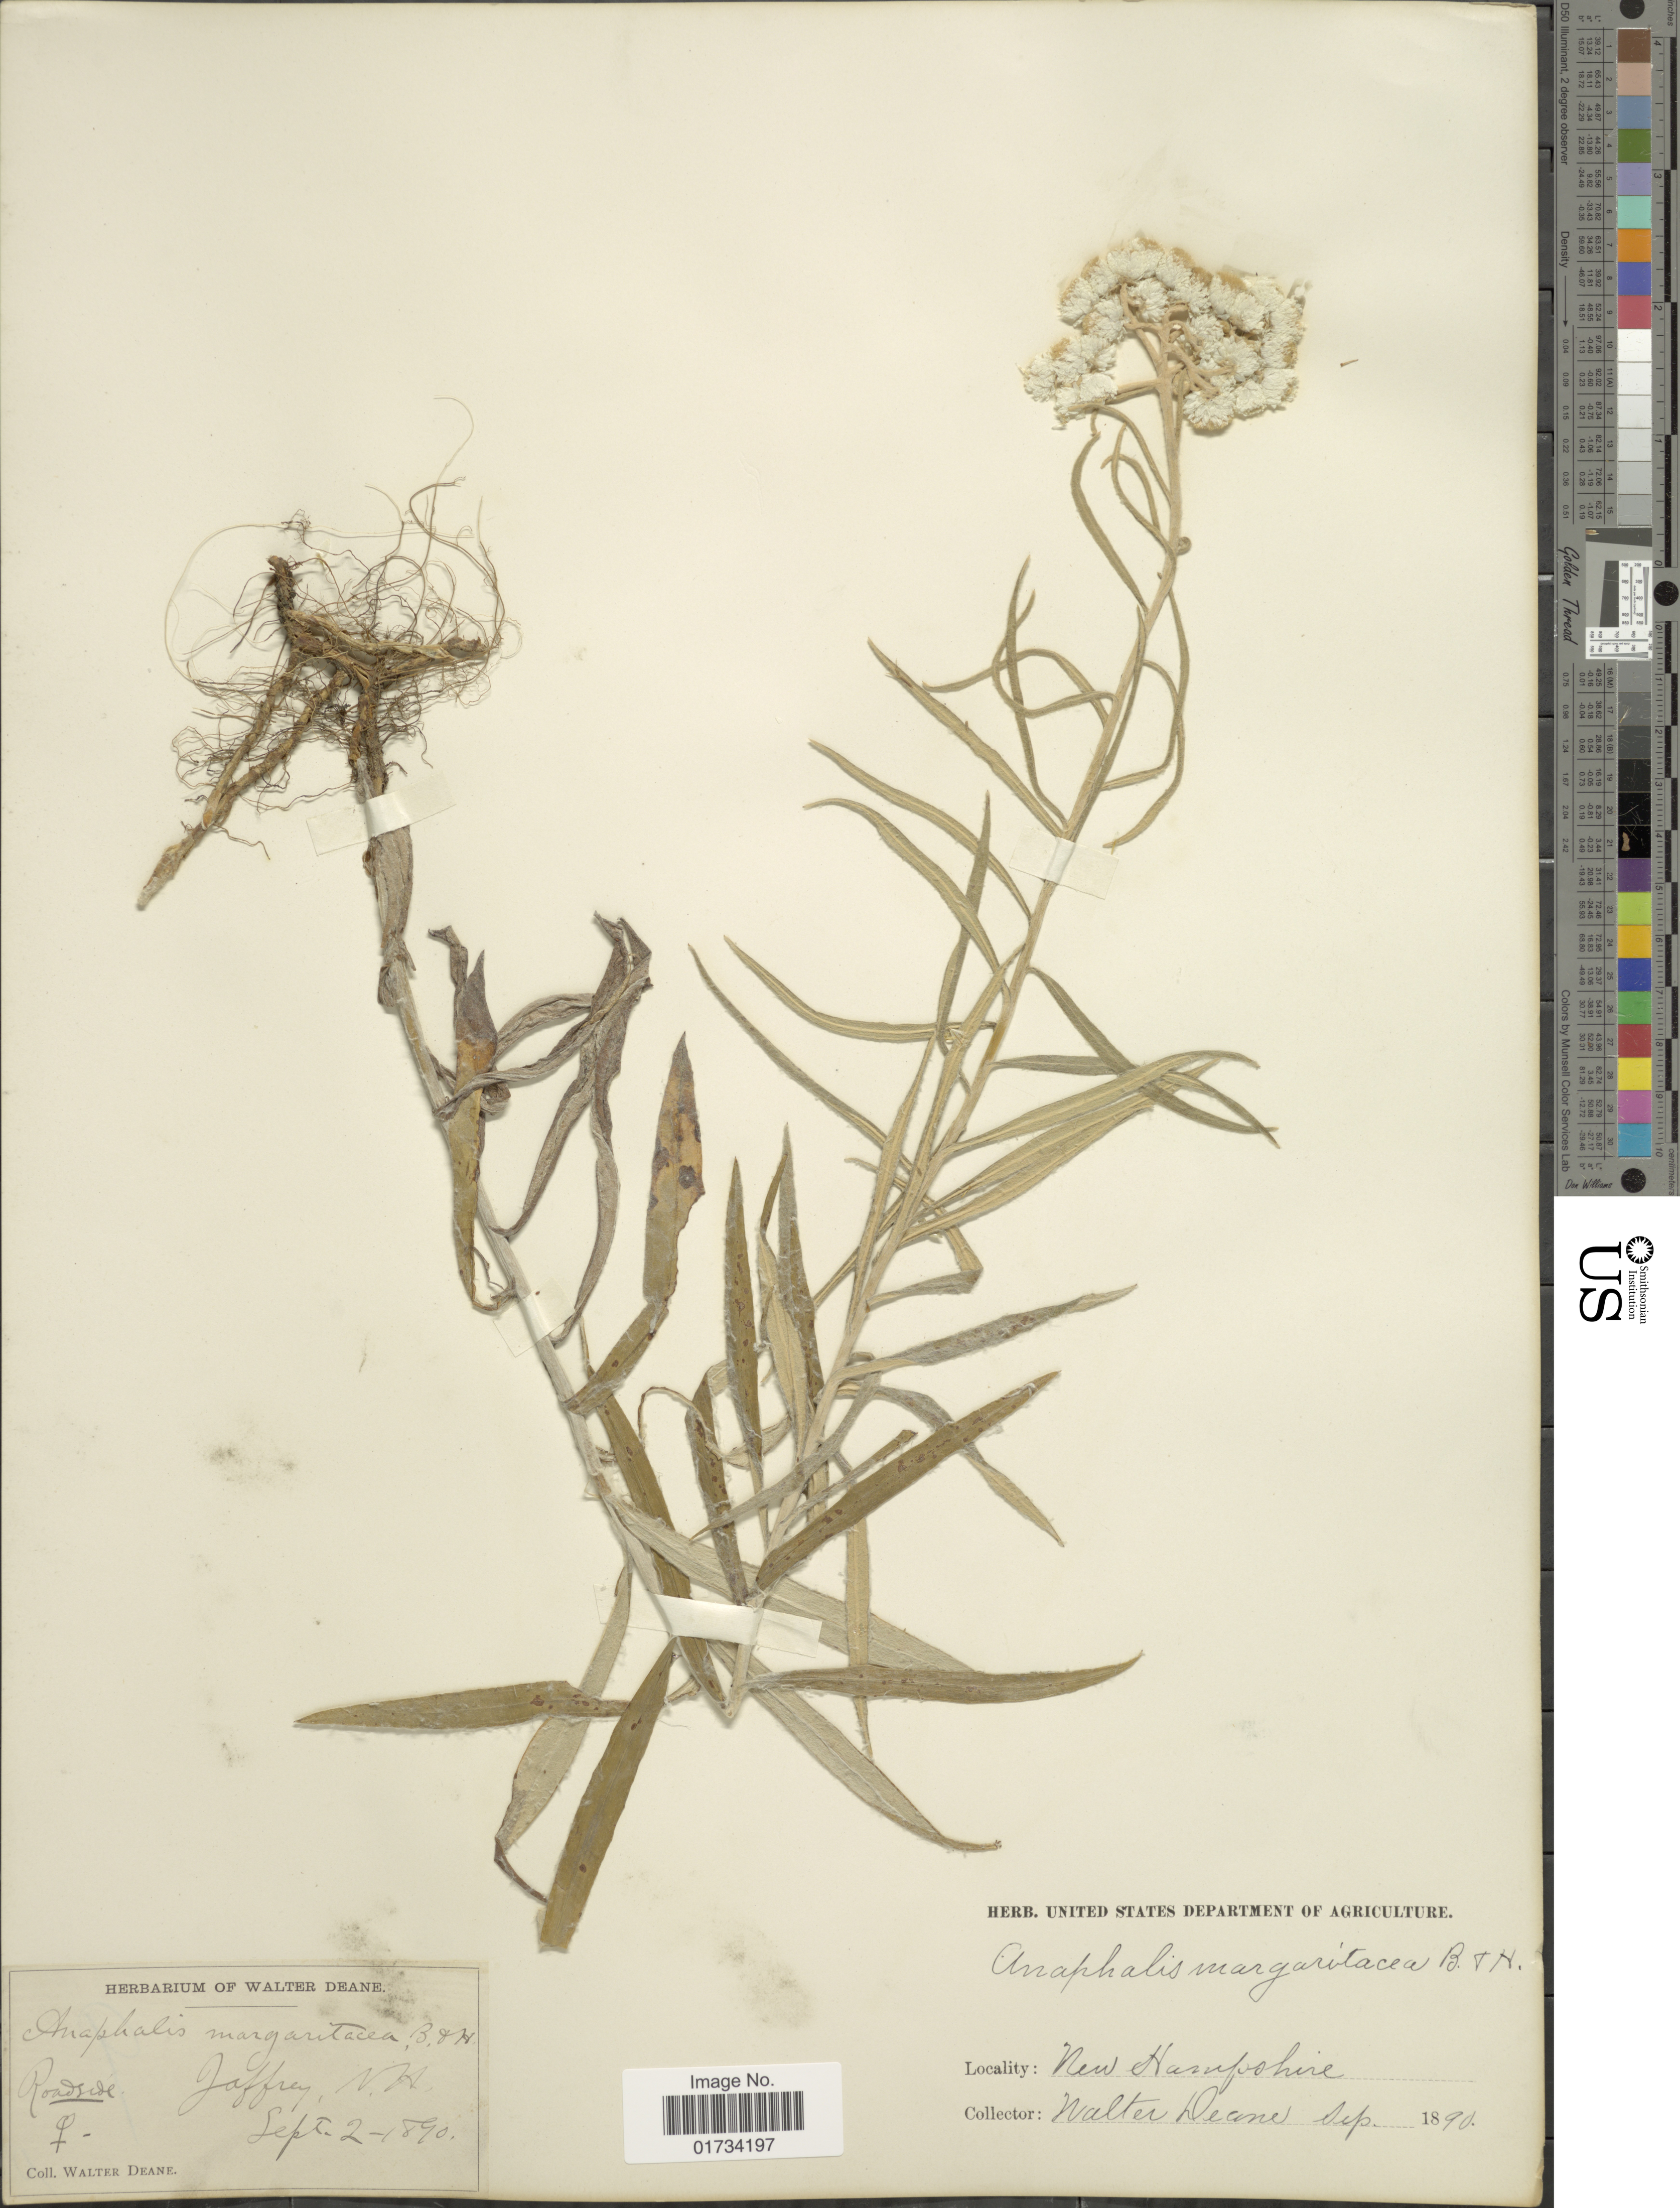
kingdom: Plantae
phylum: Tracheophyta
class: Magnoliopsida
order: Asterales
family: Asteraceae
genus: Anaphalis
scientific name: Anaphalis margaritacea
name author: (L.) Benth. & Hook. f.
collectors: W. Deane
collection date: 1890-09-02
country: United States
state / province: New Hampshire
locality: Roadside, Jaffrey